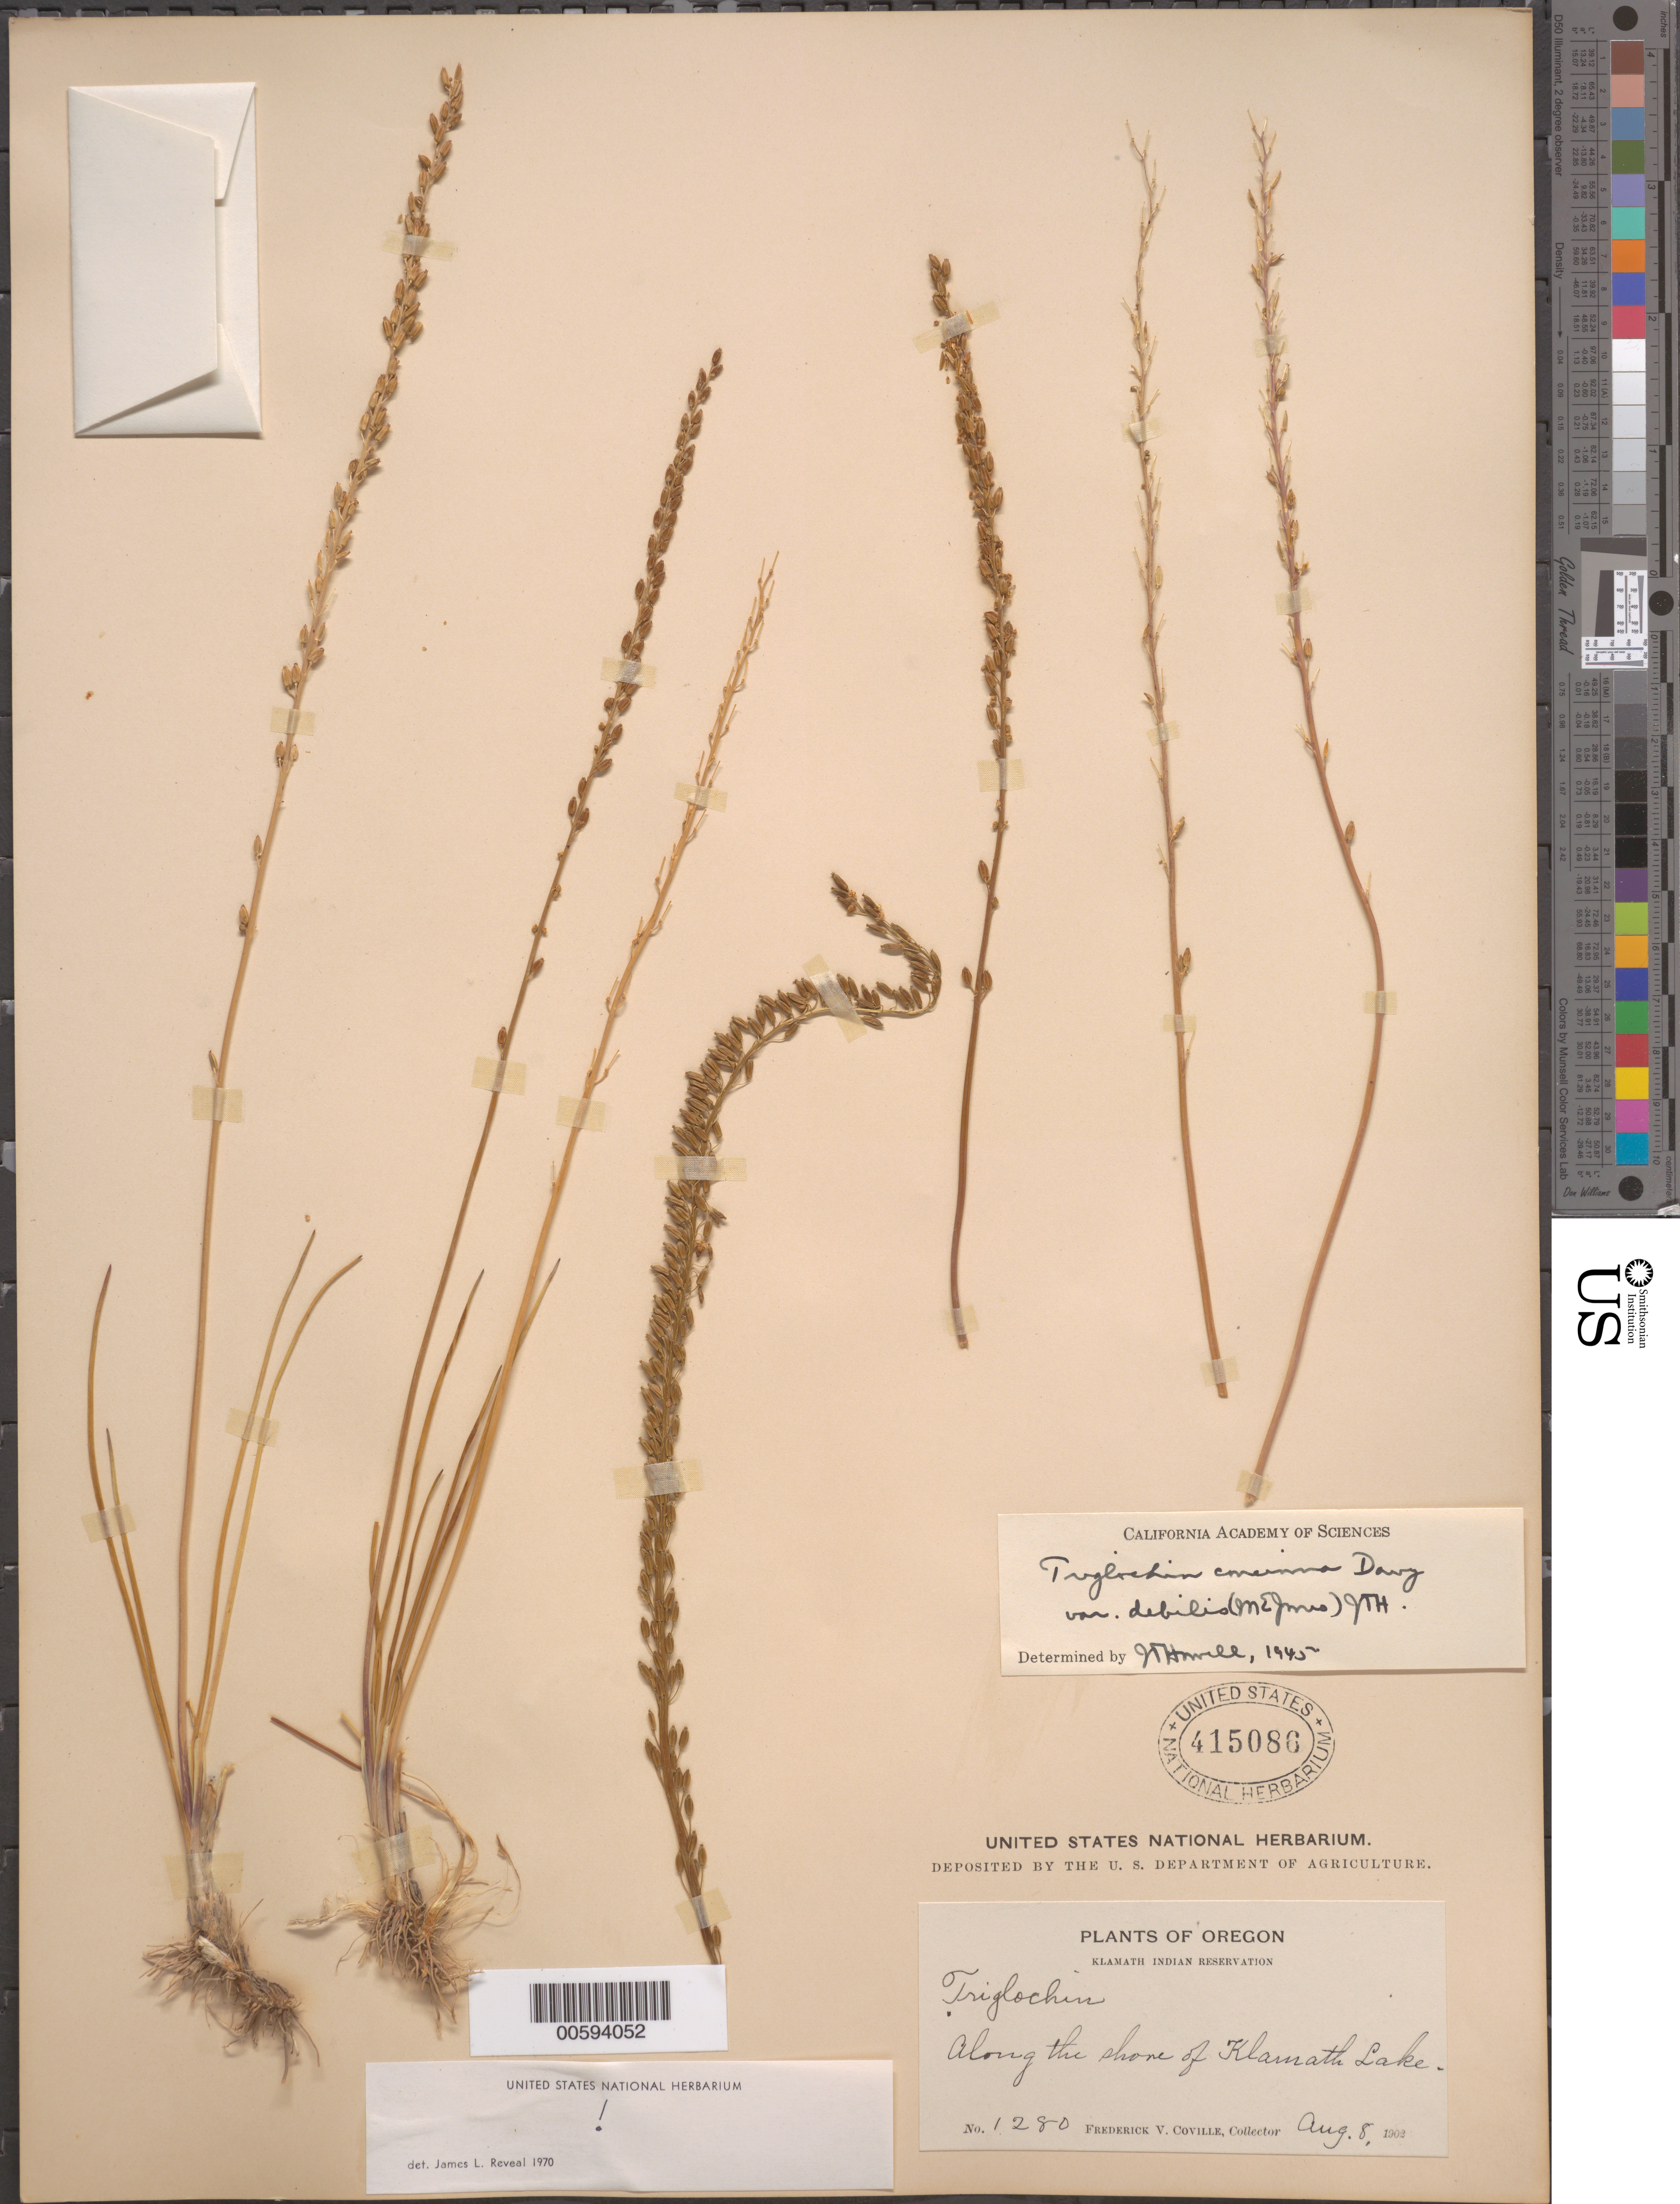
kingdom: Plantae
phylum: Tracheophyta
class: Liliopsida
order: Alismatales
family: Juncaginaceae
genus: Triglochin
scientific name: Triglochin concinna var. debilis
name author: (M.E. Jones) J.T. Howell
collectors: F. V. Coville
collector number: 1280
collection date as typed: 08 Aug 1902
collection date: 1902-08-08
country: United States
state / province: Oregon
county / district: Klamath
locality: Klamath Lake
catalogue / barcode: US 415086